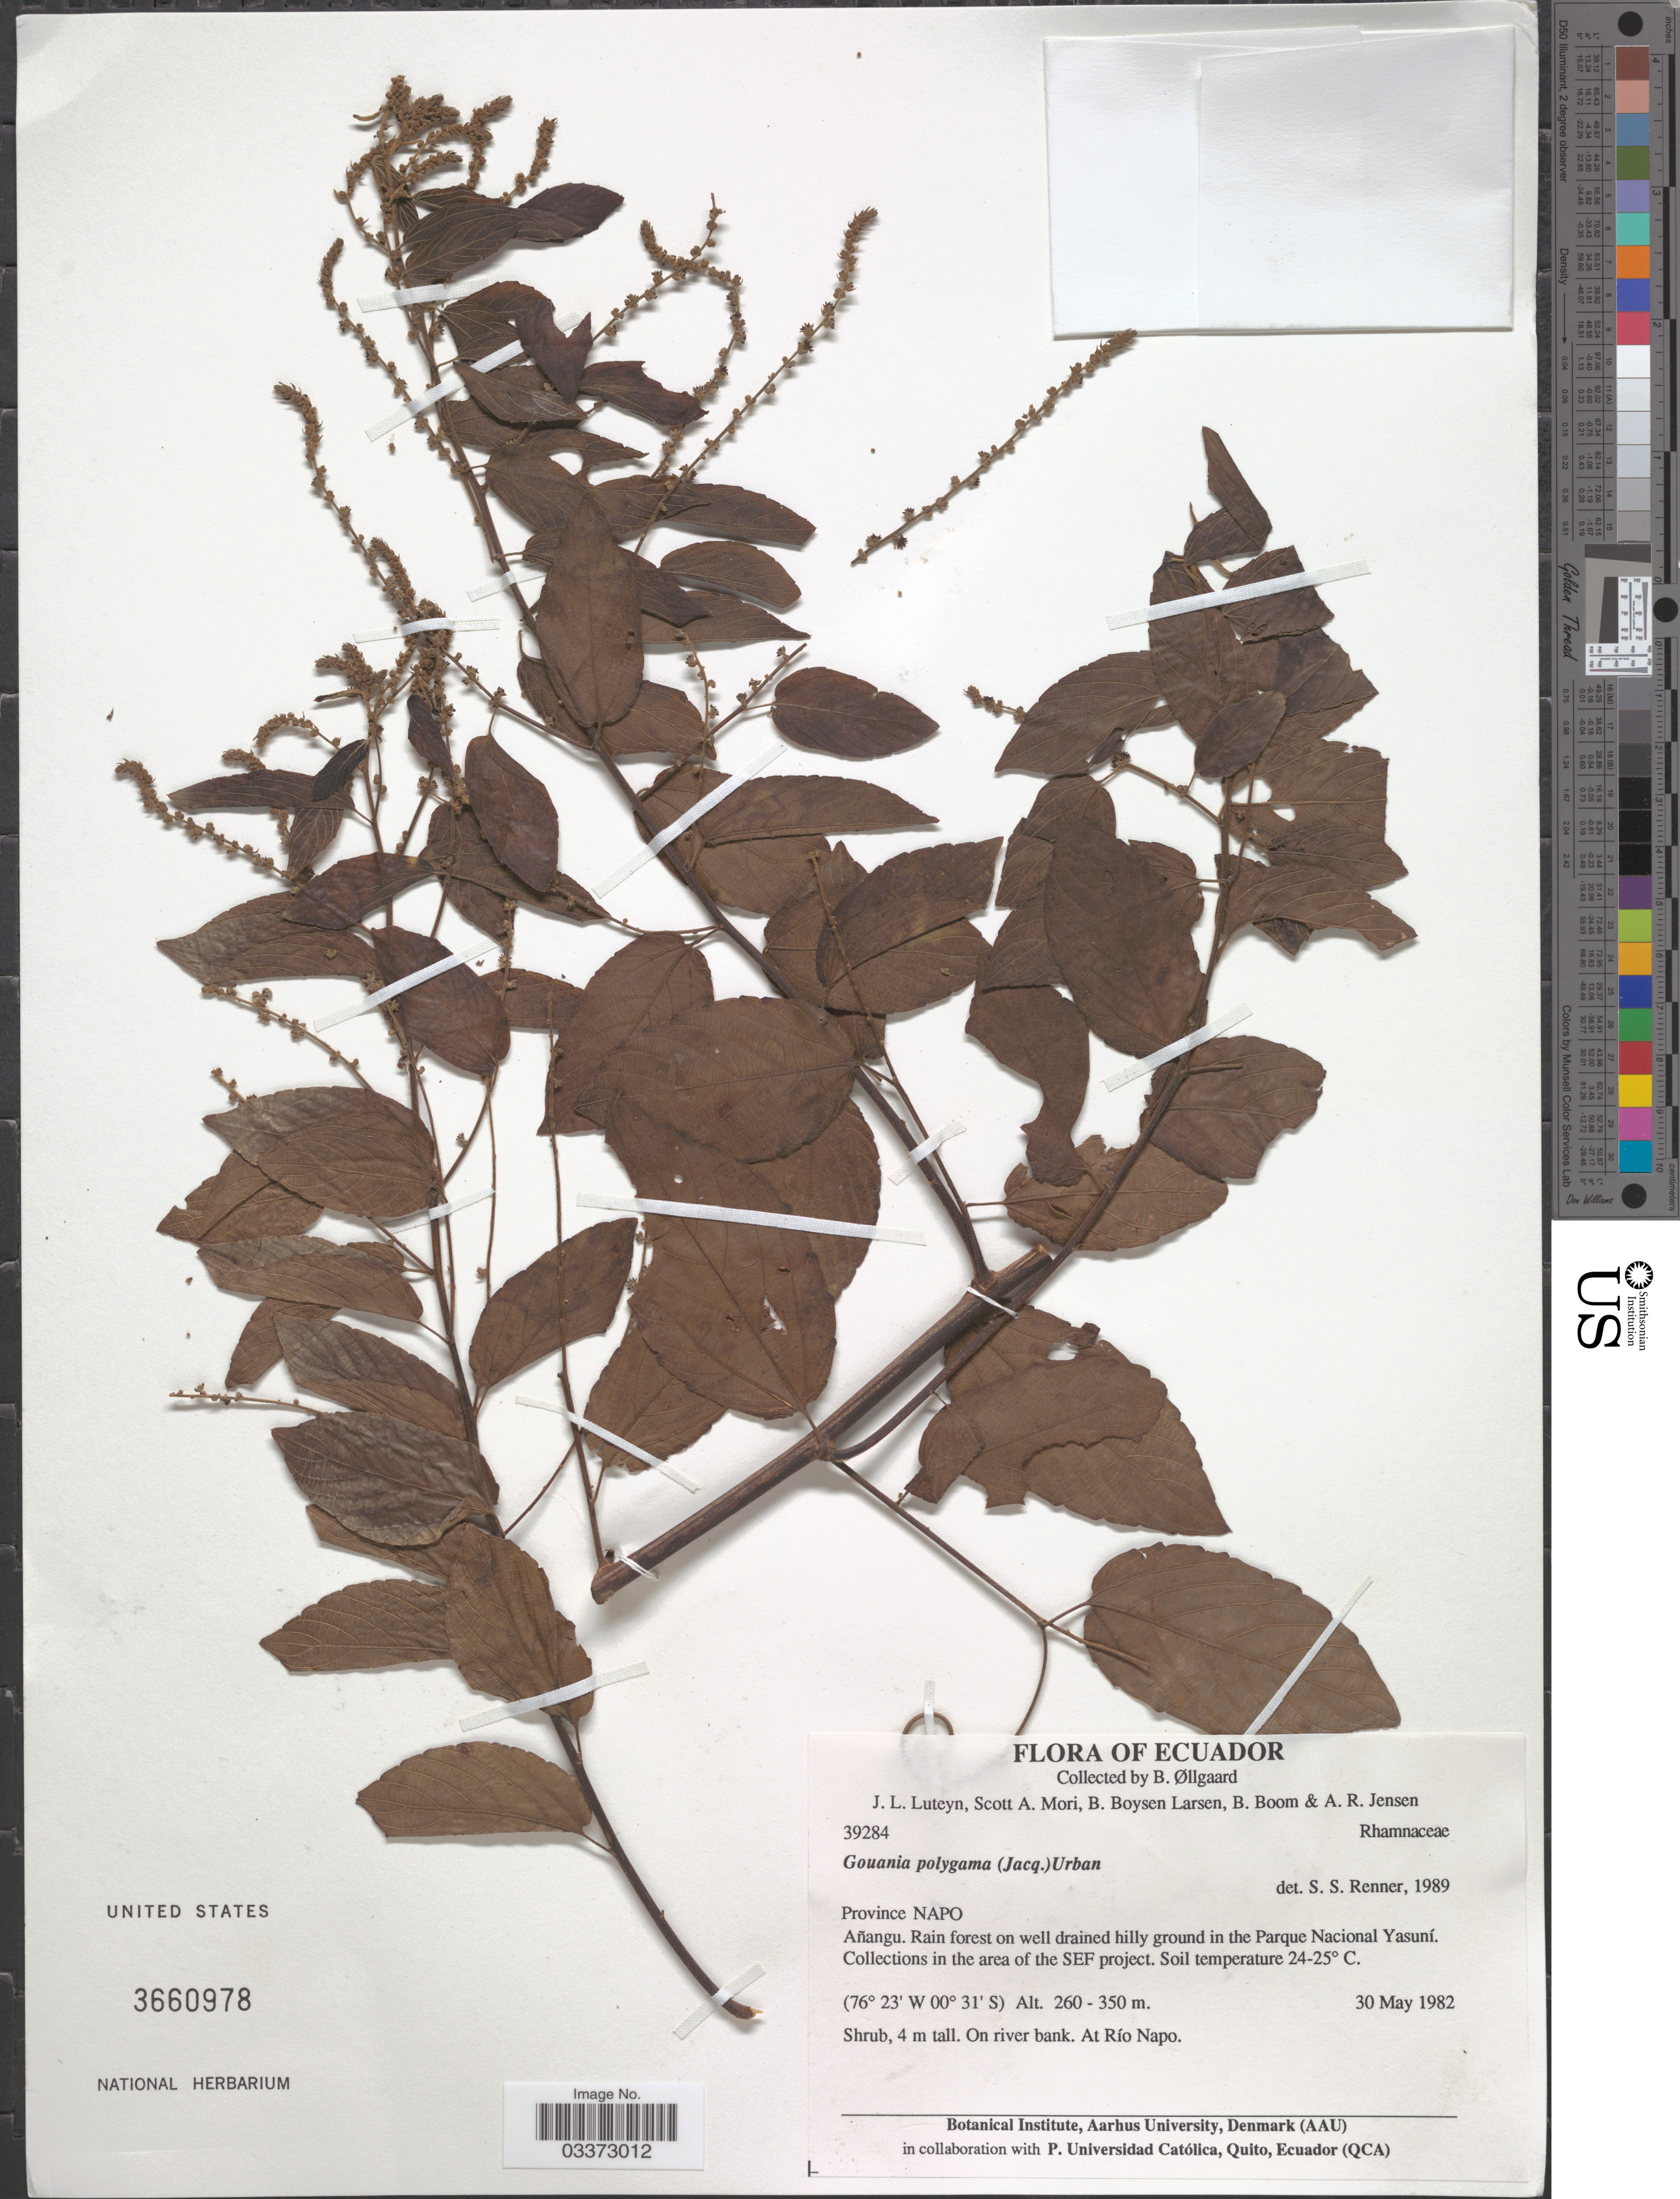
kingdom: Plantae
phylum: Tracheophyta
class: Magnoliopsida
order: Rosales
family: Rhamnaceae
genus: Gouania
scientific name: Gouania polygama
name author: (Jacq.) Urb.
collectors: B. Øllgaard, J. Luteyn, S. Mori, B. Boysen Larsen & et al.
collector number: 39284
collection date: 1982-05-30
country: Ecuador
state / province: Napo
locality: Añangu. Rain forest on well drained hilly ground in the Parque Nacional Yasuní. Area of the SEF project. At Río Napo.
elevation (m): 260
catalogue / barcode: US 3660978